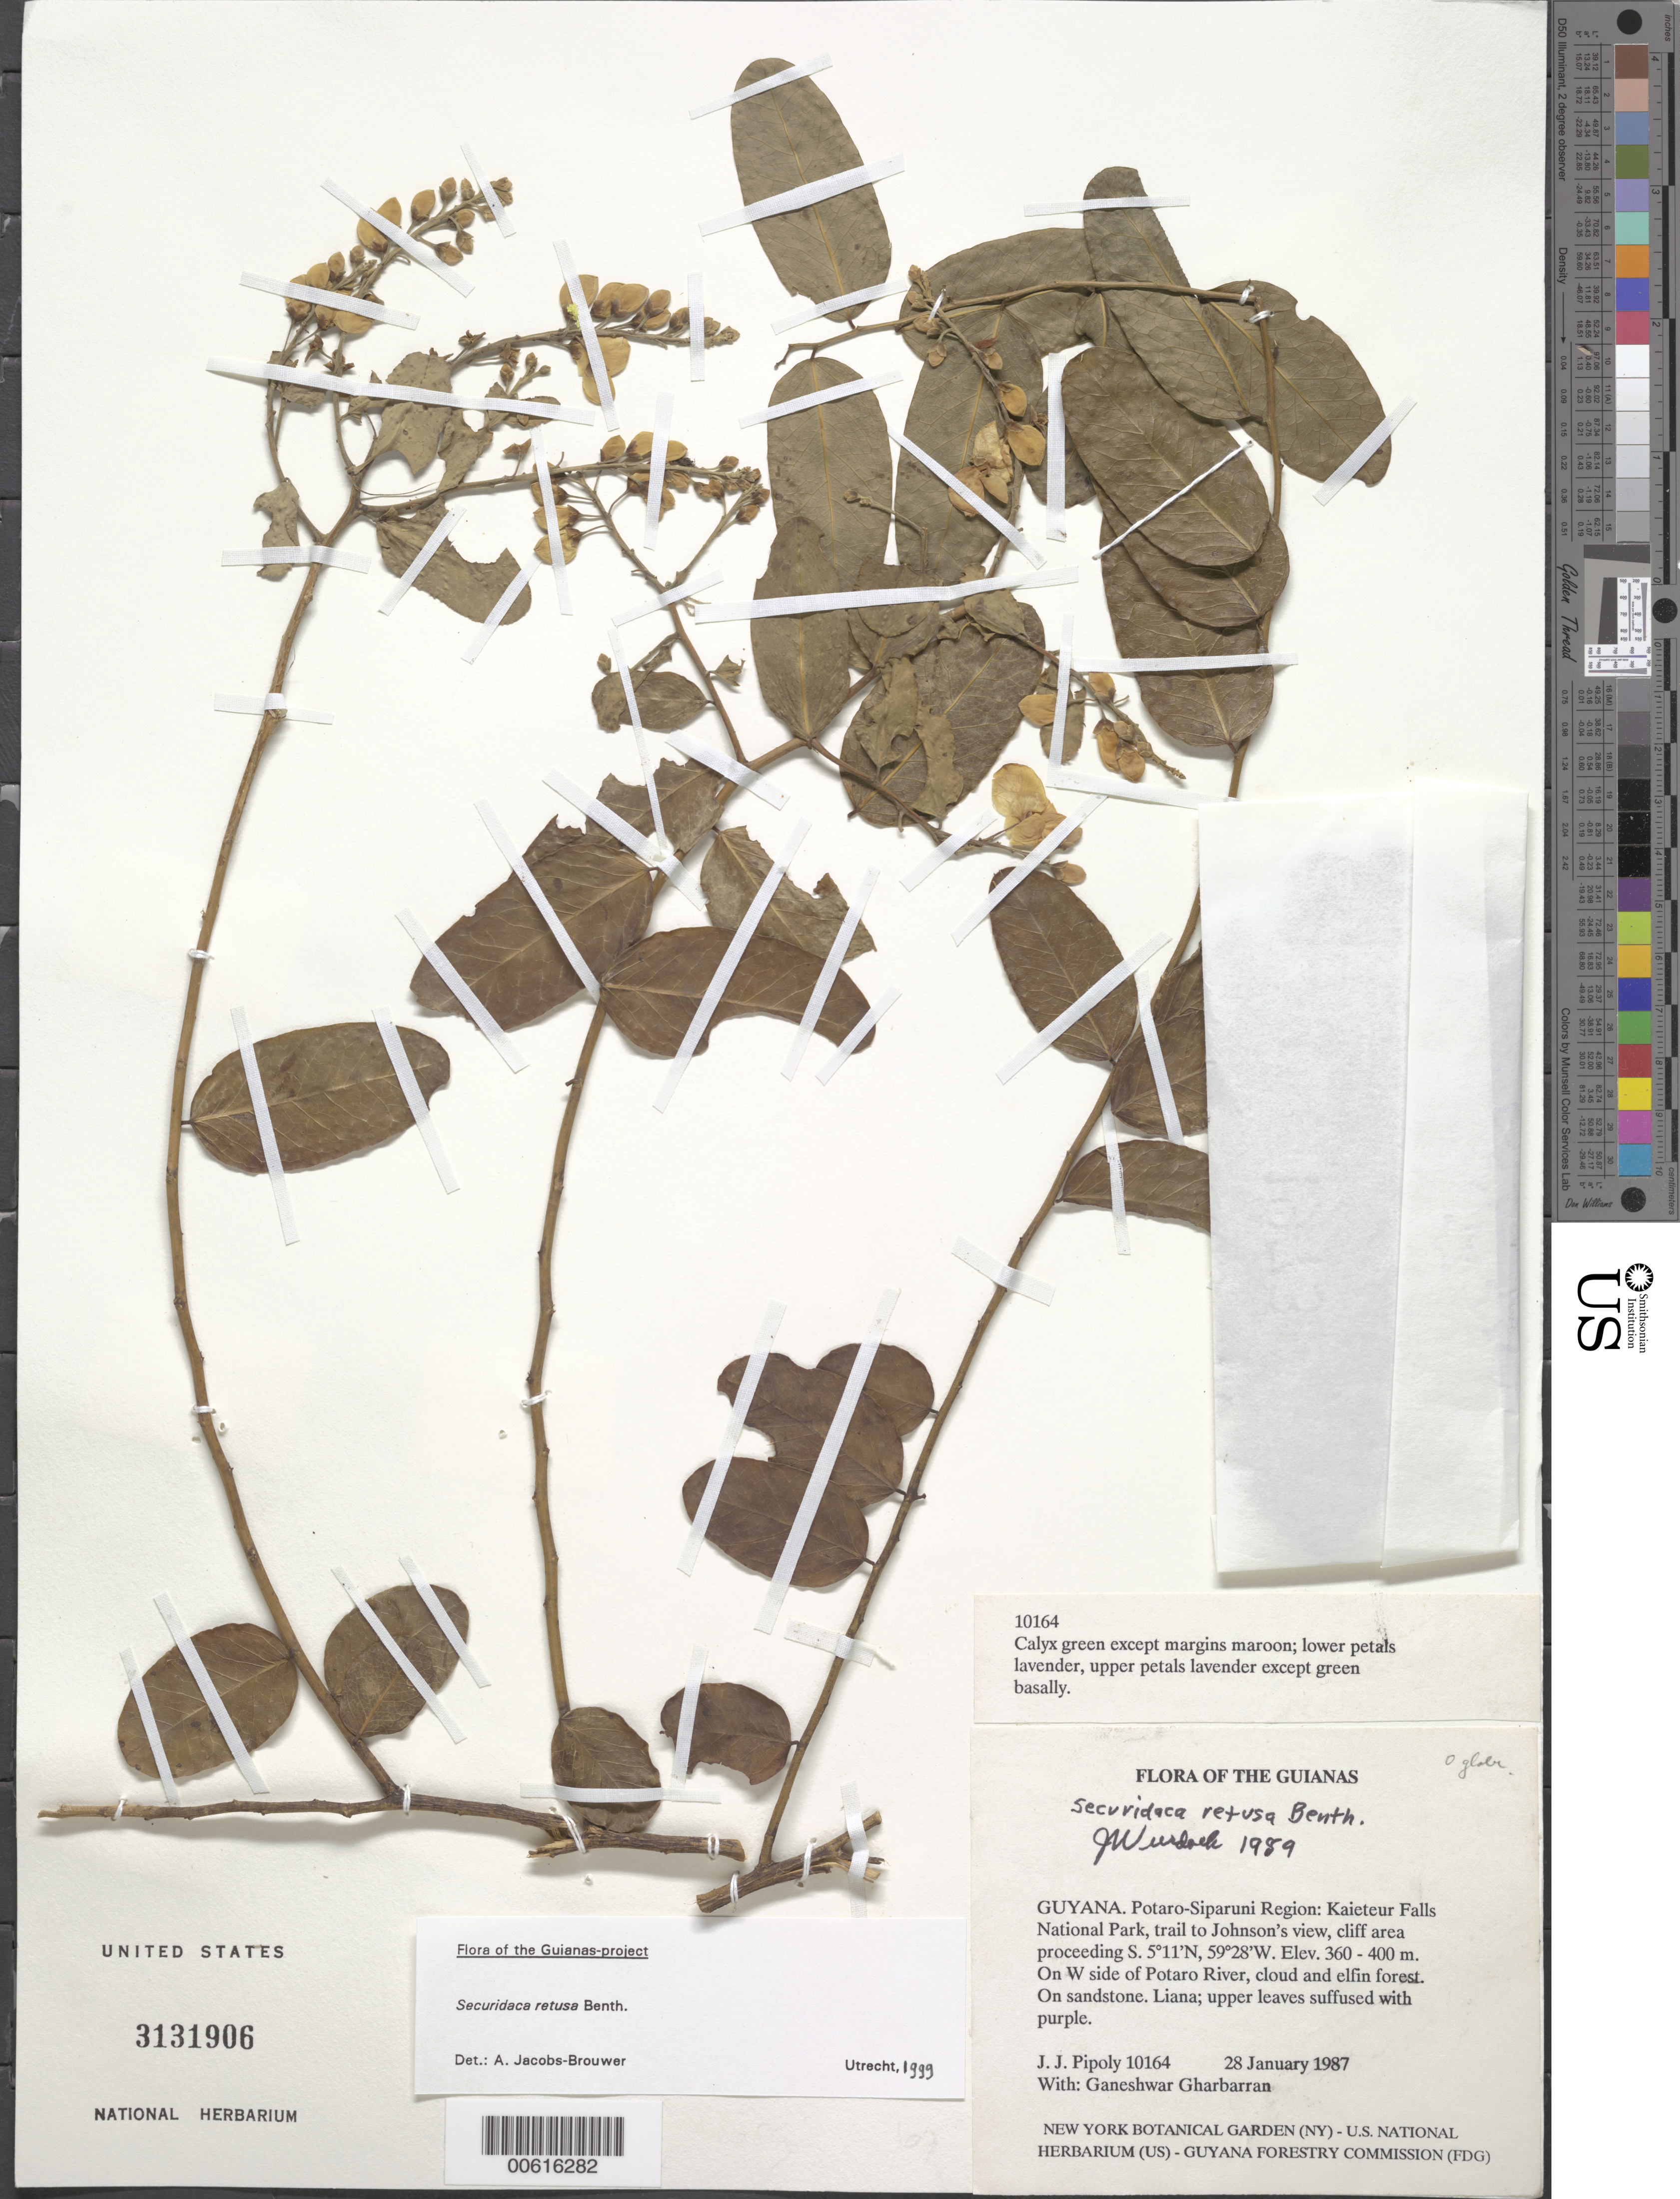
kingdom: Plantae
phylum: Tracheophyta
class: Magnoliopsida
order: Fabales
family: Polygalaceae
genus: Securidaca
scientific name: Securidaca retusa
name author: Benth.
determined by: Jacobs-Brouwer, A.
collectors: J. J. Pipoly & G. Gharbarran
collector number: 10164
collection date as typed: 28 January 1987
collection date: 1987-01-28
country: Guyana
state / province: Potaro-Siparuni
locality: Kaieteur Falls National Park, trail to Johnson's view, cliff area proceeding S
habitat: On W side of Potaro River, cloud and elfin forest. On sandstone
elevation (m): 360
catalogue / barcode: US 3131906